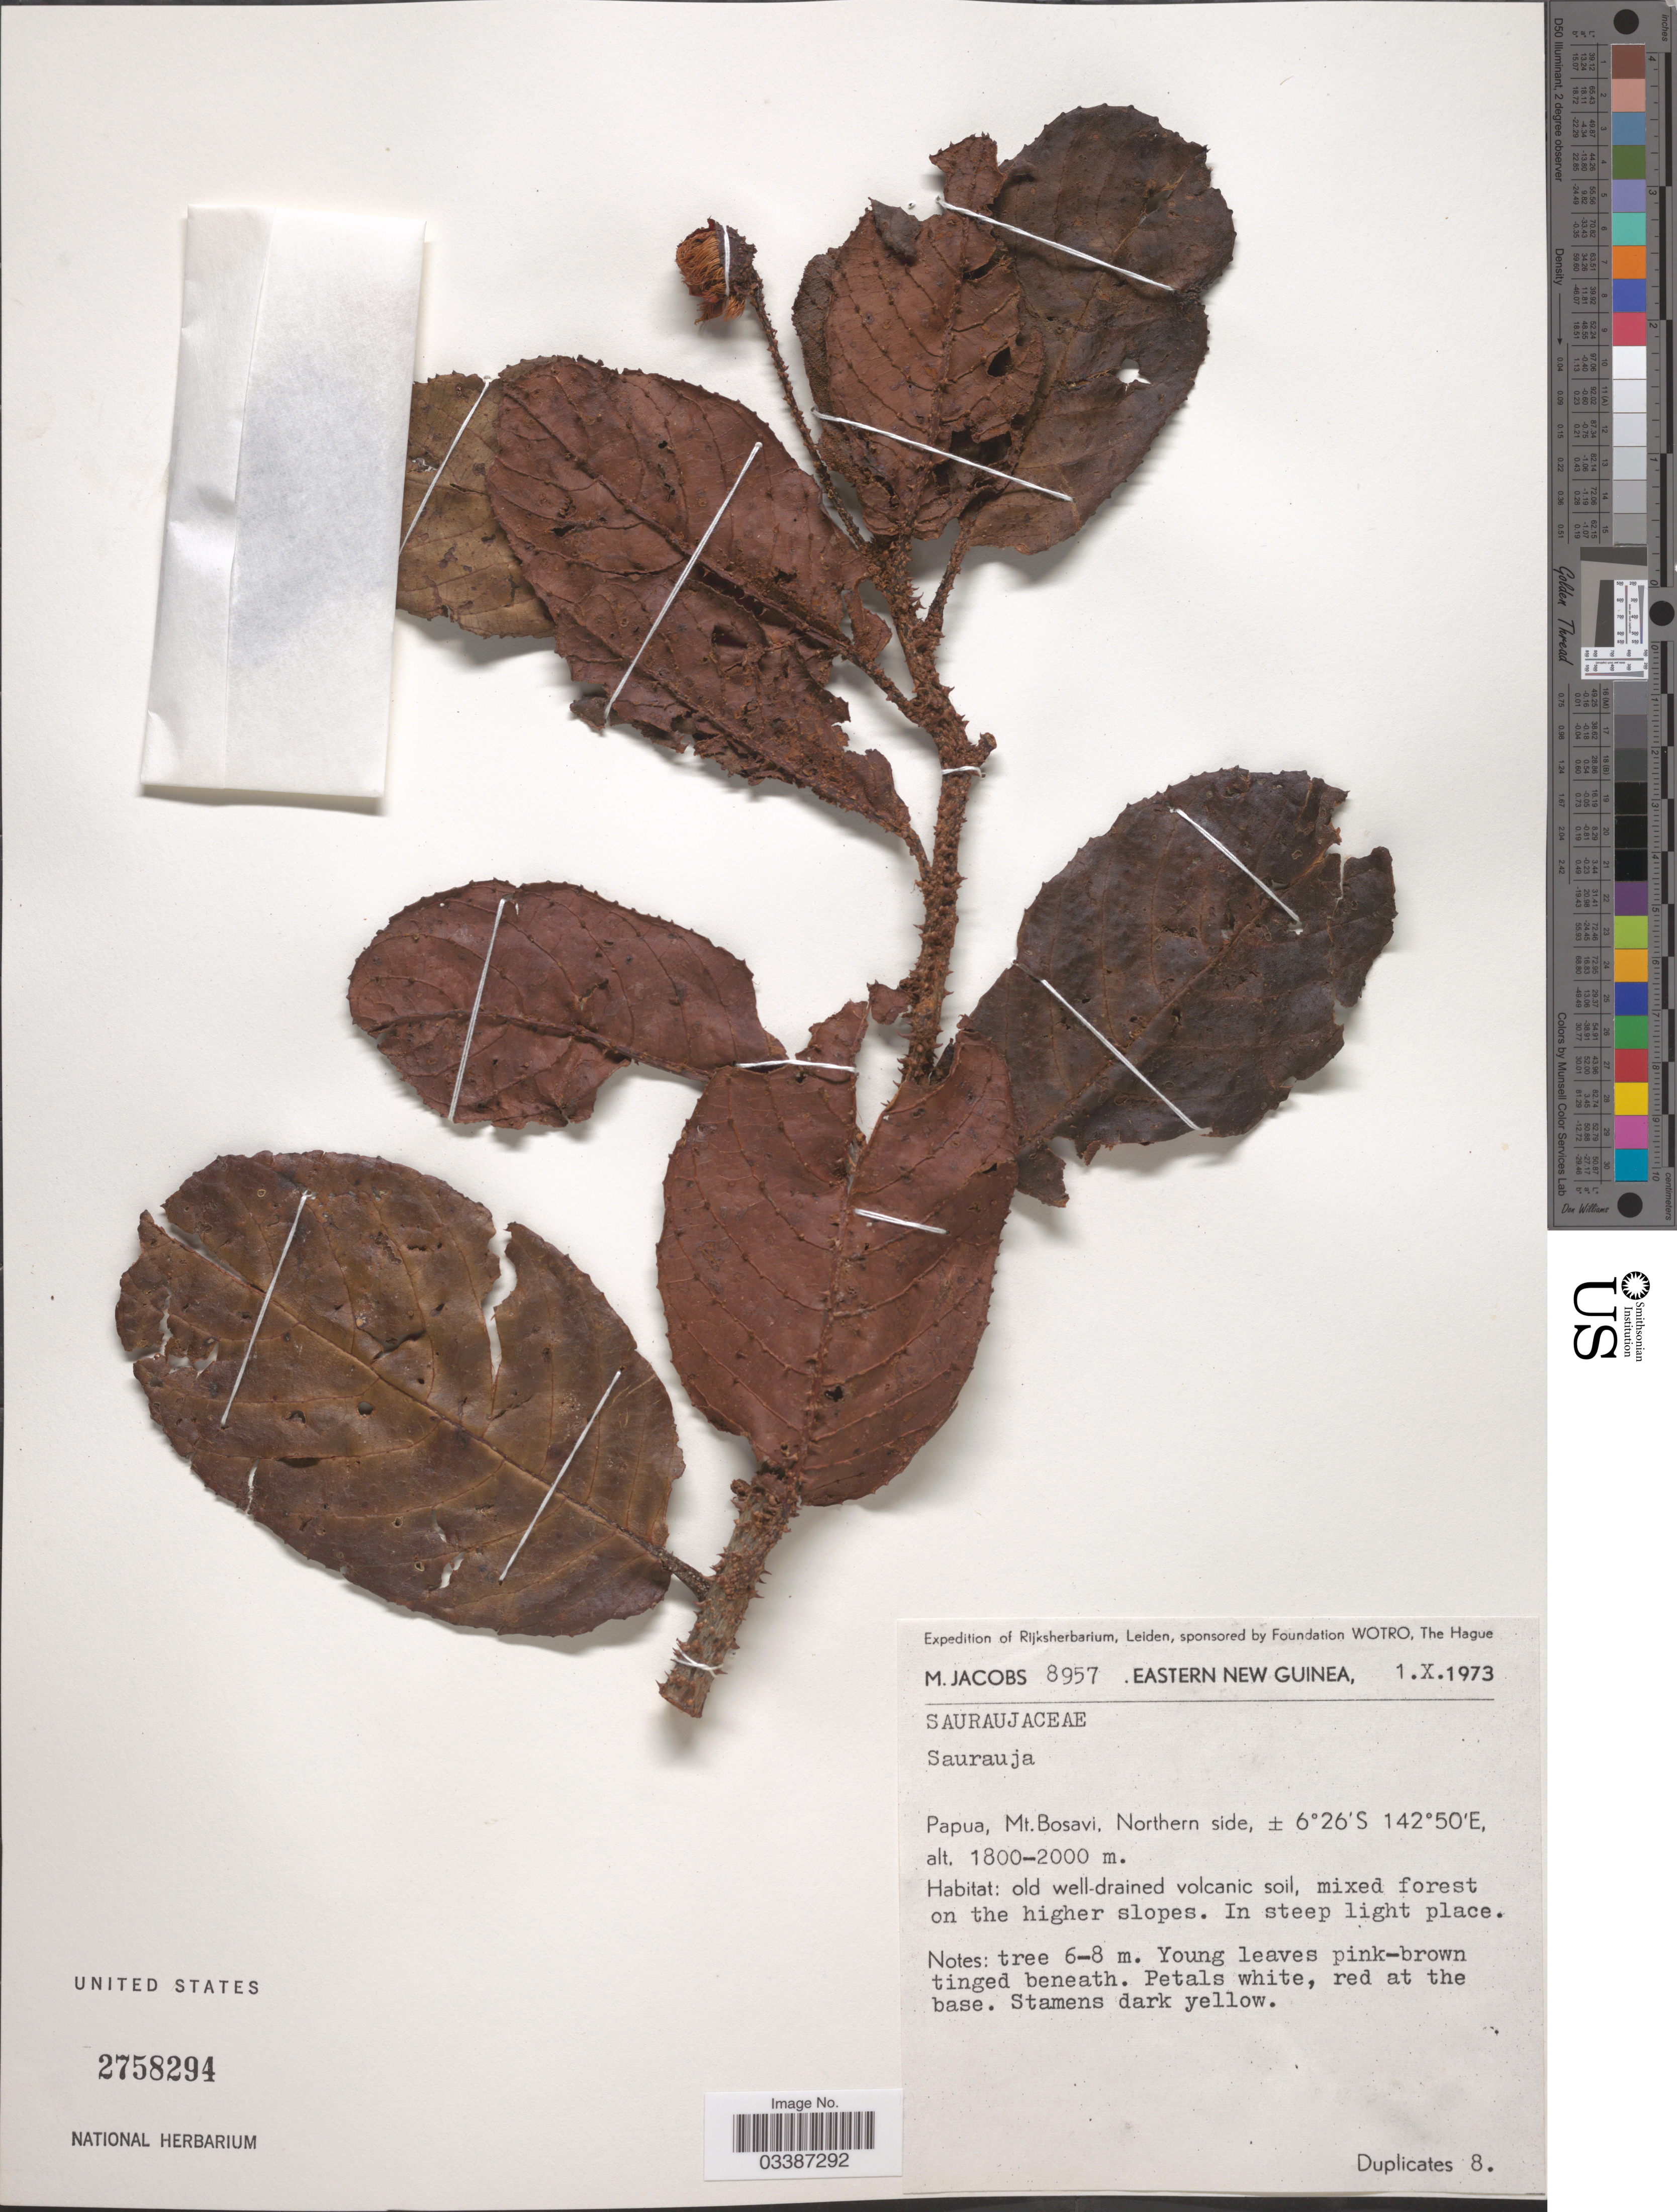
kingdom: Plantae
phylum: Tracheophyta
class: Magnoliopsida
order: Ericales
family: Actinidiaceae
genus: Saurauia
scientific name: Saurauia sp.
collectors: M. Jacobs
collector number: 8957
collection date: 1973-10-01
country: Papua New Guinea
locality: Eastern New Guinea. Papua, Mt. Bosavi, Northern side.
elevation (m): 1800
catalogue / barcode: US 2758294